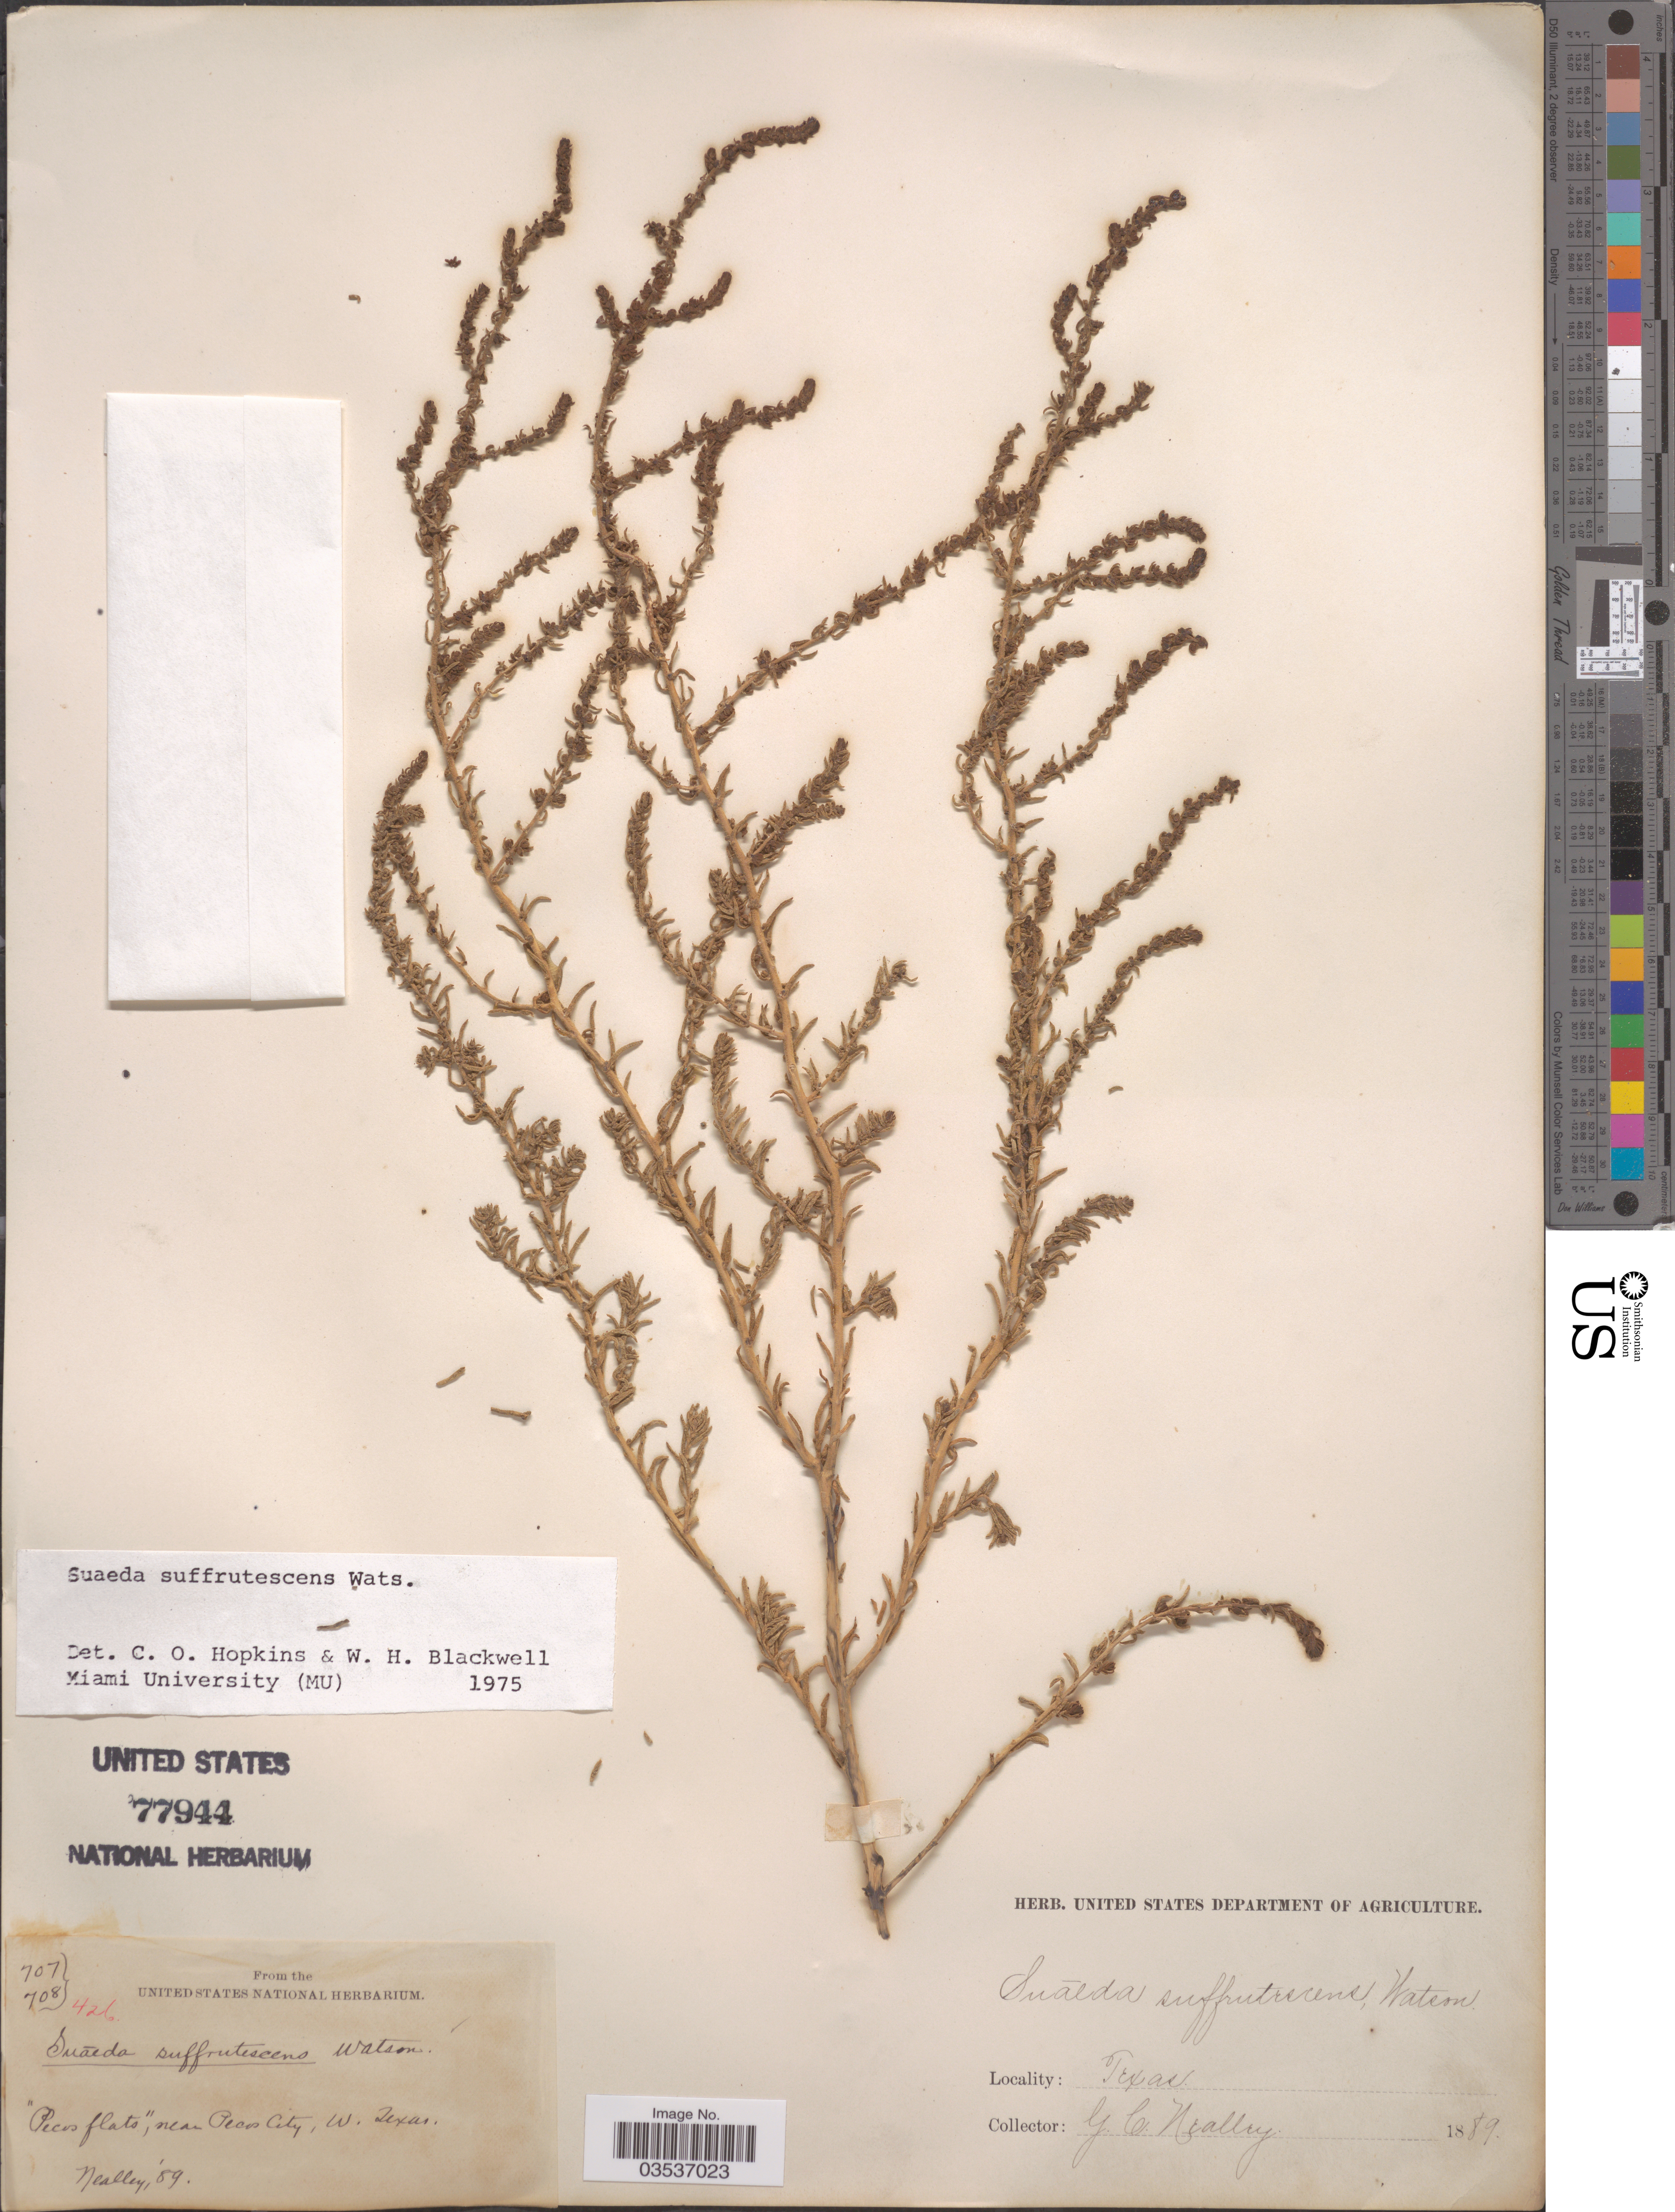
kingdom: Plantae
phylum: Tracheophyta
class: Magnoliopsida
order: Caryophyllales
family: Amaranthaceae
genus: Suaeda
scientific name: Suaeda suffrutescens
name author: S. Watson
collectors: Nealley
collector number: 707/708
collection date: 1889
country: United States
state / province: Texas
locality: Pecos flats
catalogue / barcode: US 77944